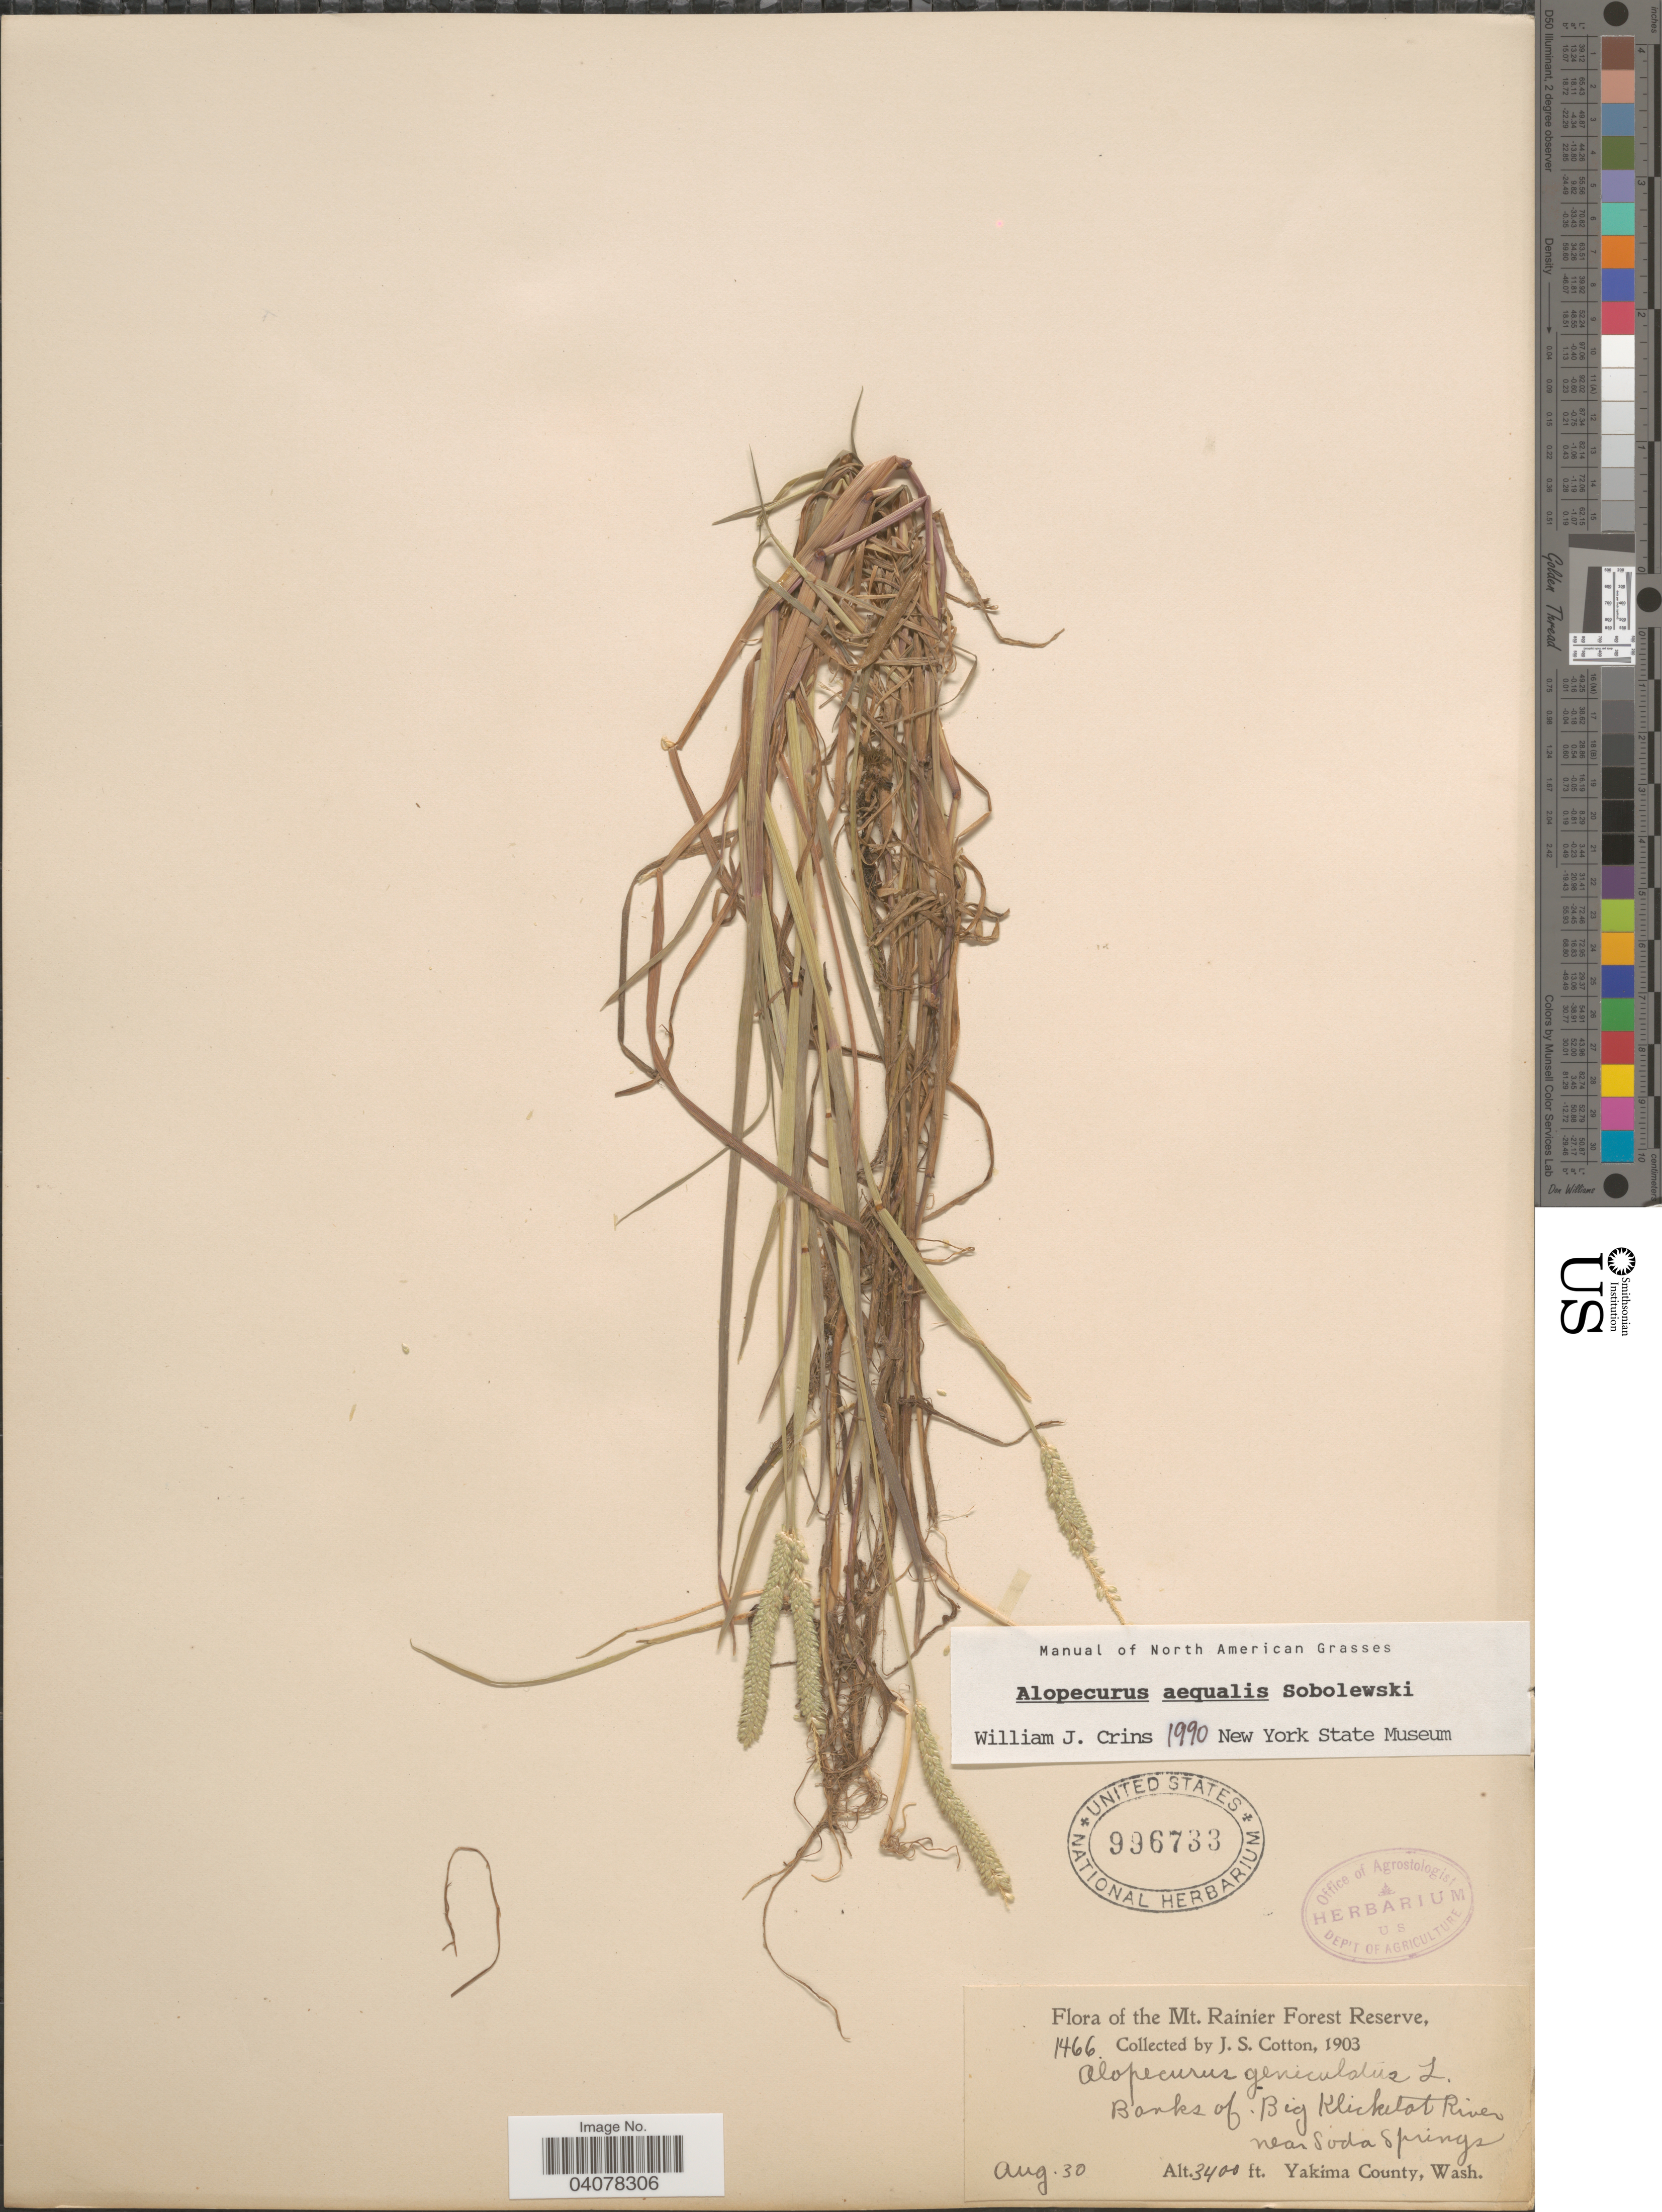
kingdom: Plantae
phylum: Tracheophyta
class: Liliopsida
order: Poales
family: Poaceae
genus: Alopecurus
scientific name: Alopecurus aequalis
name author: Sobol.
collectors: J. S. Cotton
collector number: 1466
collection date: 1903-08-30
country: United States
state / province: Washington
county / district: Yakima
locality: The Mt. Rainier Forest Reserve. Banks of Big Klickitat River near Soda Springs. Yakima County.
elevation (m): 1036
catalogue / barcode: US 996733